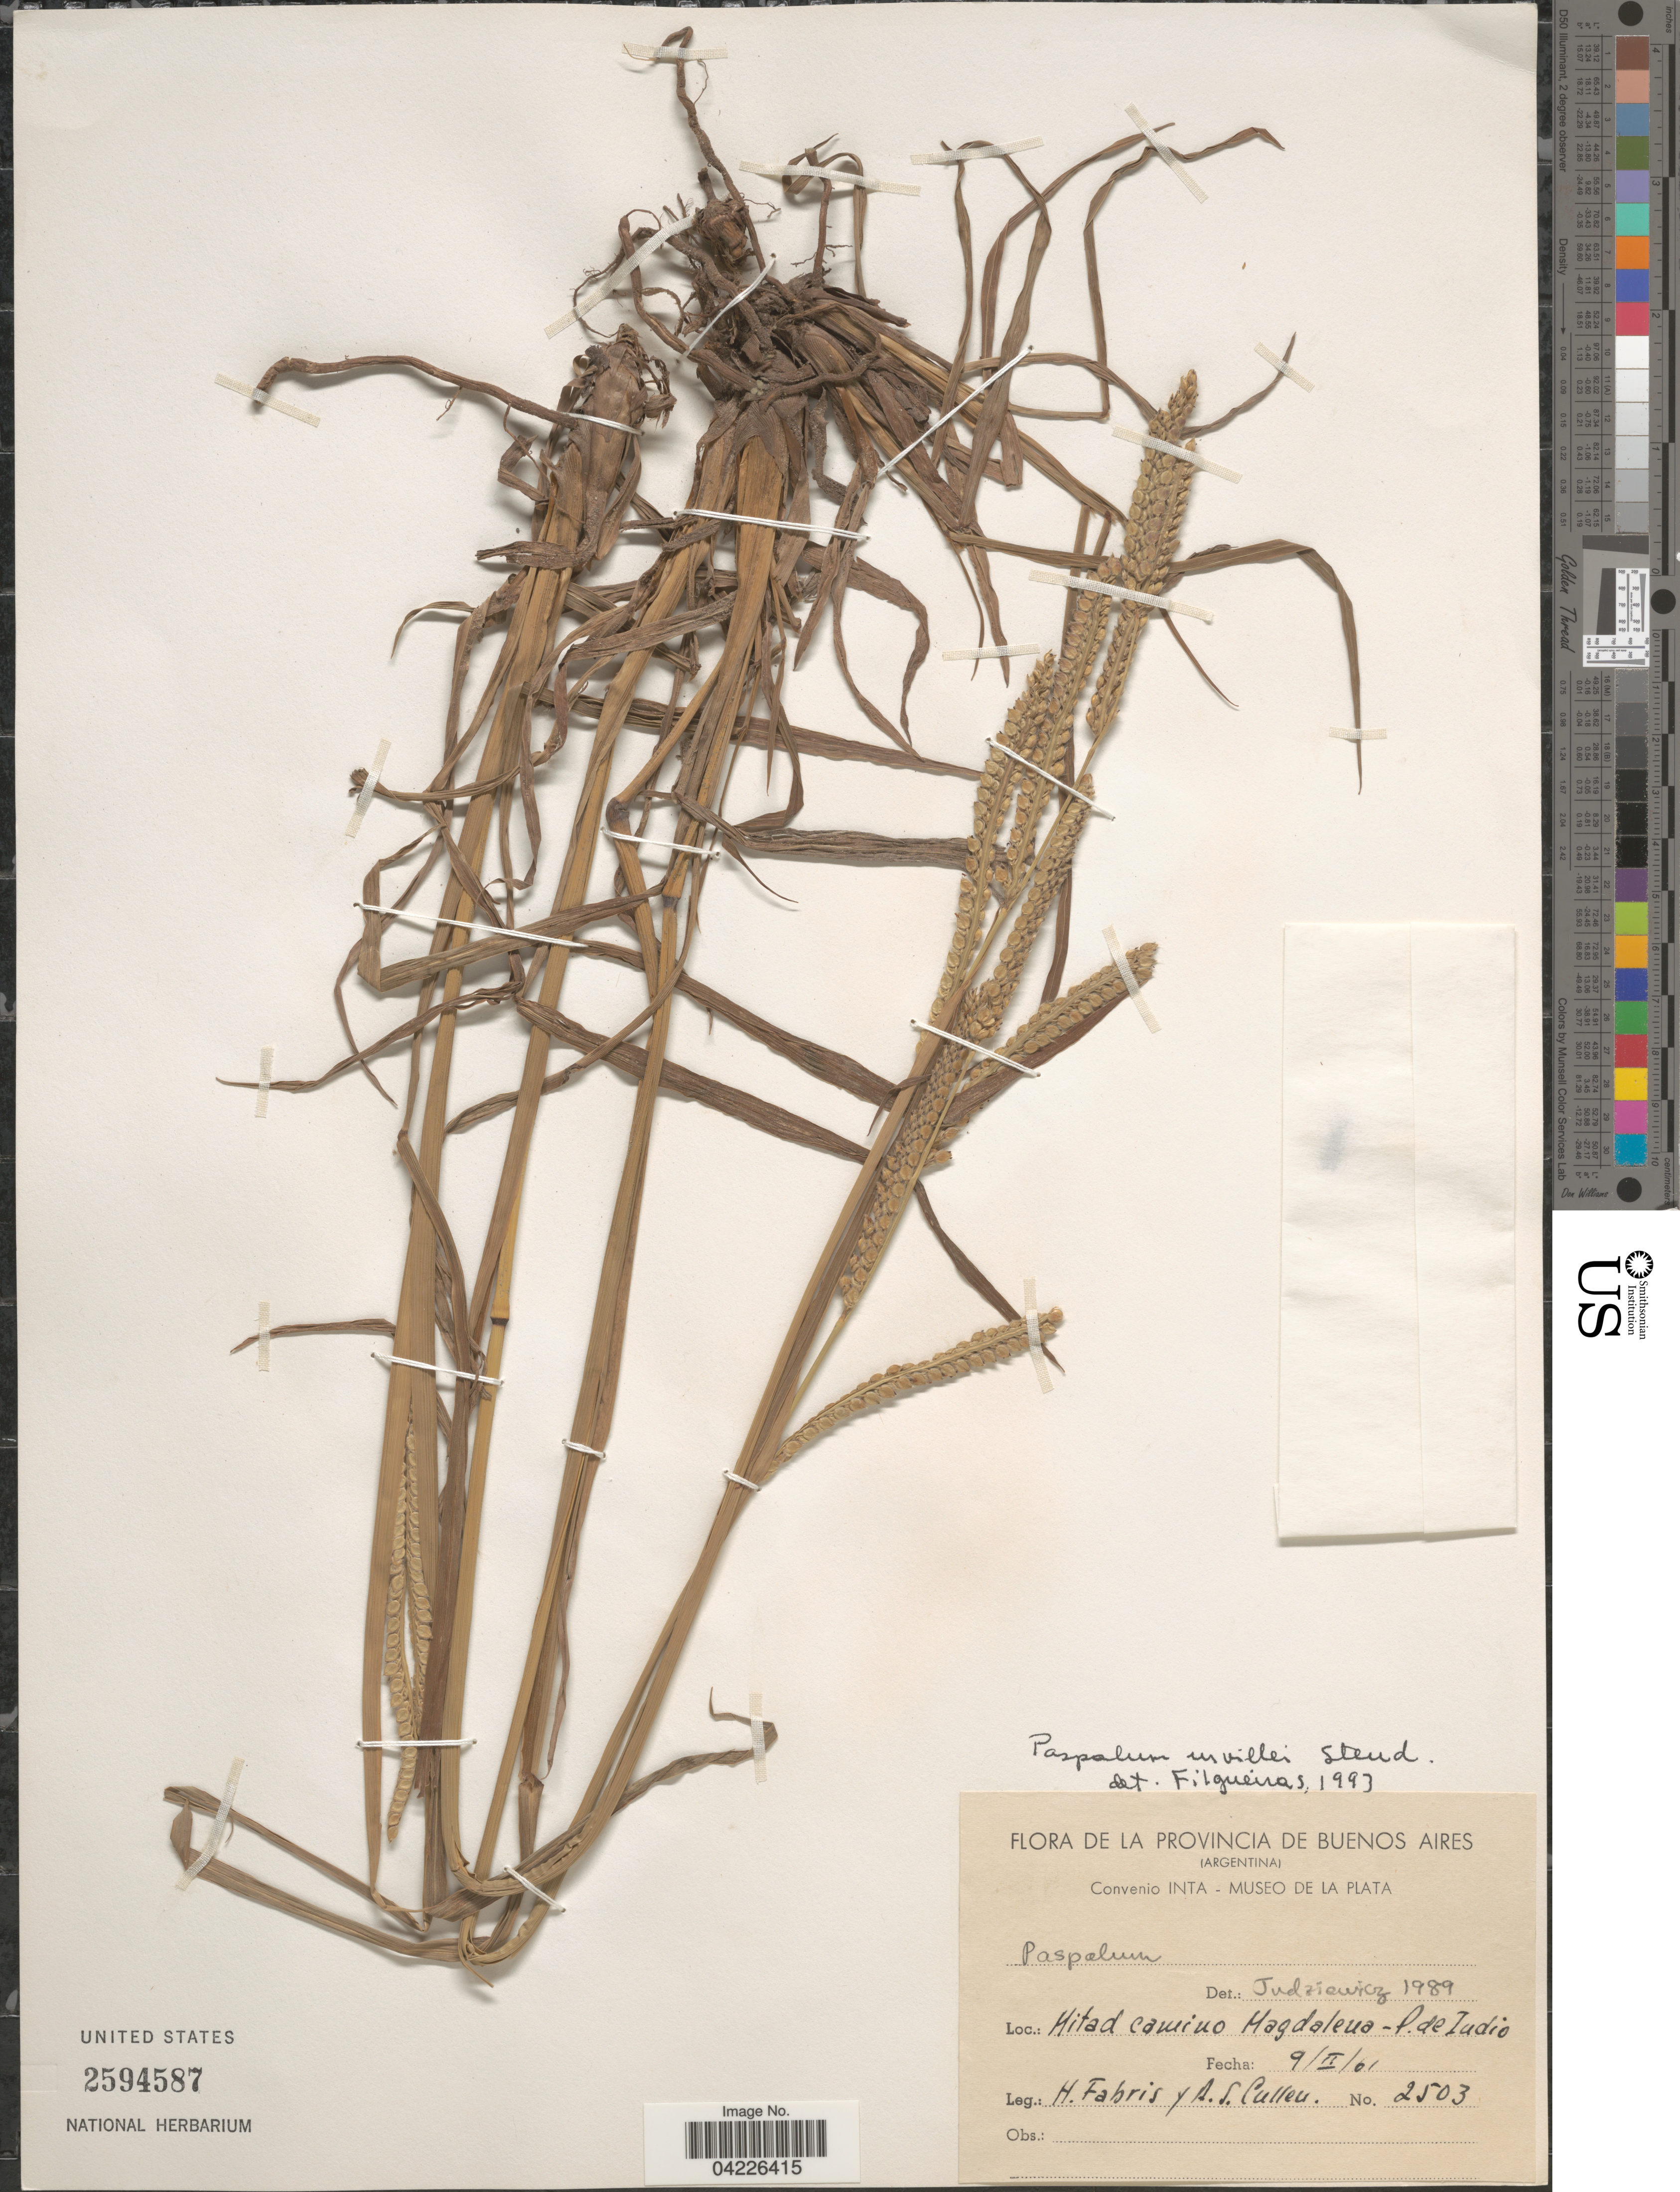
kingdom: Plantae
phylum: Tracheophyta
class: Liliopsida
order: Poales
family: Poaceae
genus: Paspalum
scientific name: Paspalum urvillei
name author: Steud.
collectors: H. Fabris & A. Cullen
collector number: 2503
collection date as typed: Transcribed d/m/y: 9/2/1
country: Argentina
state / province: Buenos Aires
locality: Mitad camino Magdalena - P. de Indio.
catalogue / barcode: US 2594587